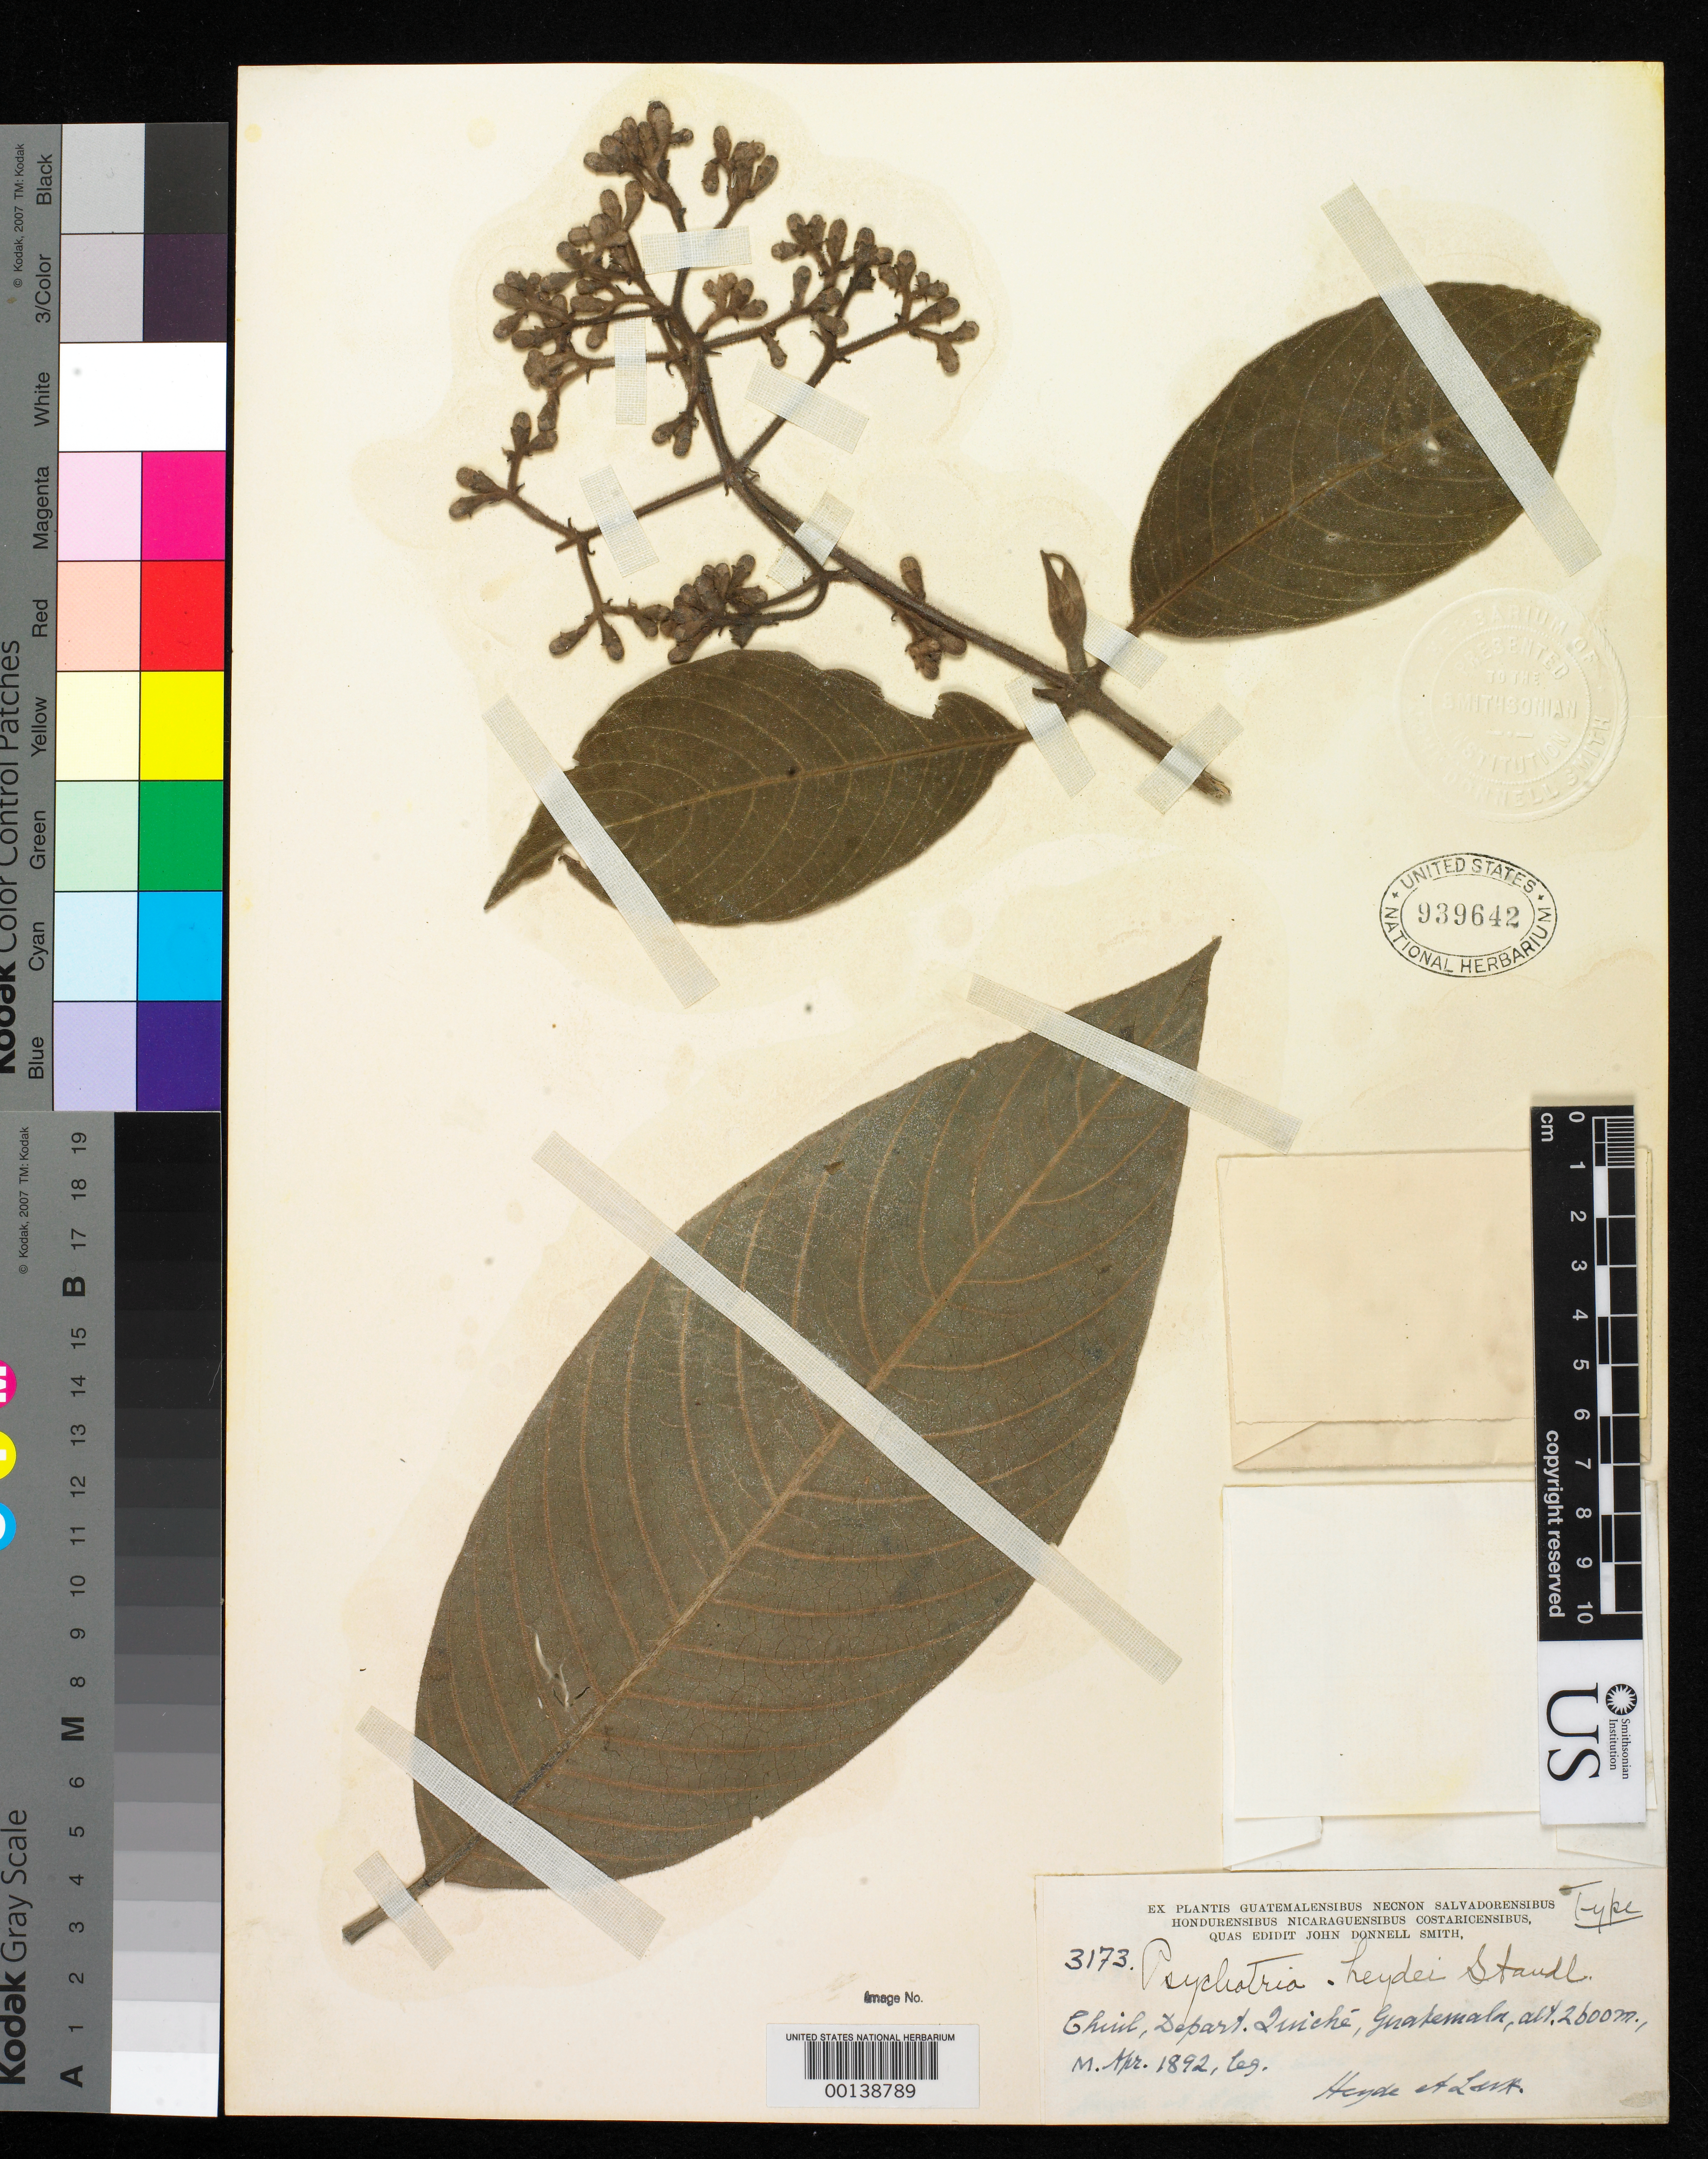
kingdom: Plantae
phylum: Tracheophyta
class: Magnoliopsida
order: Gentianales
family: Rubiaceae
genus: Psychotria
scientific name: Psychotria heydei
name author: Standl.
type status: Holotype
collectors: E. T. Heyde & E. Lux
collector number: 3173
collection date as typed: Apr 1892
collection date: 1892-04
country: Guatemala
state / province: El Quiché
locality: Chiul.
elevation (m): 2600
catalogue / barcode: US 939642